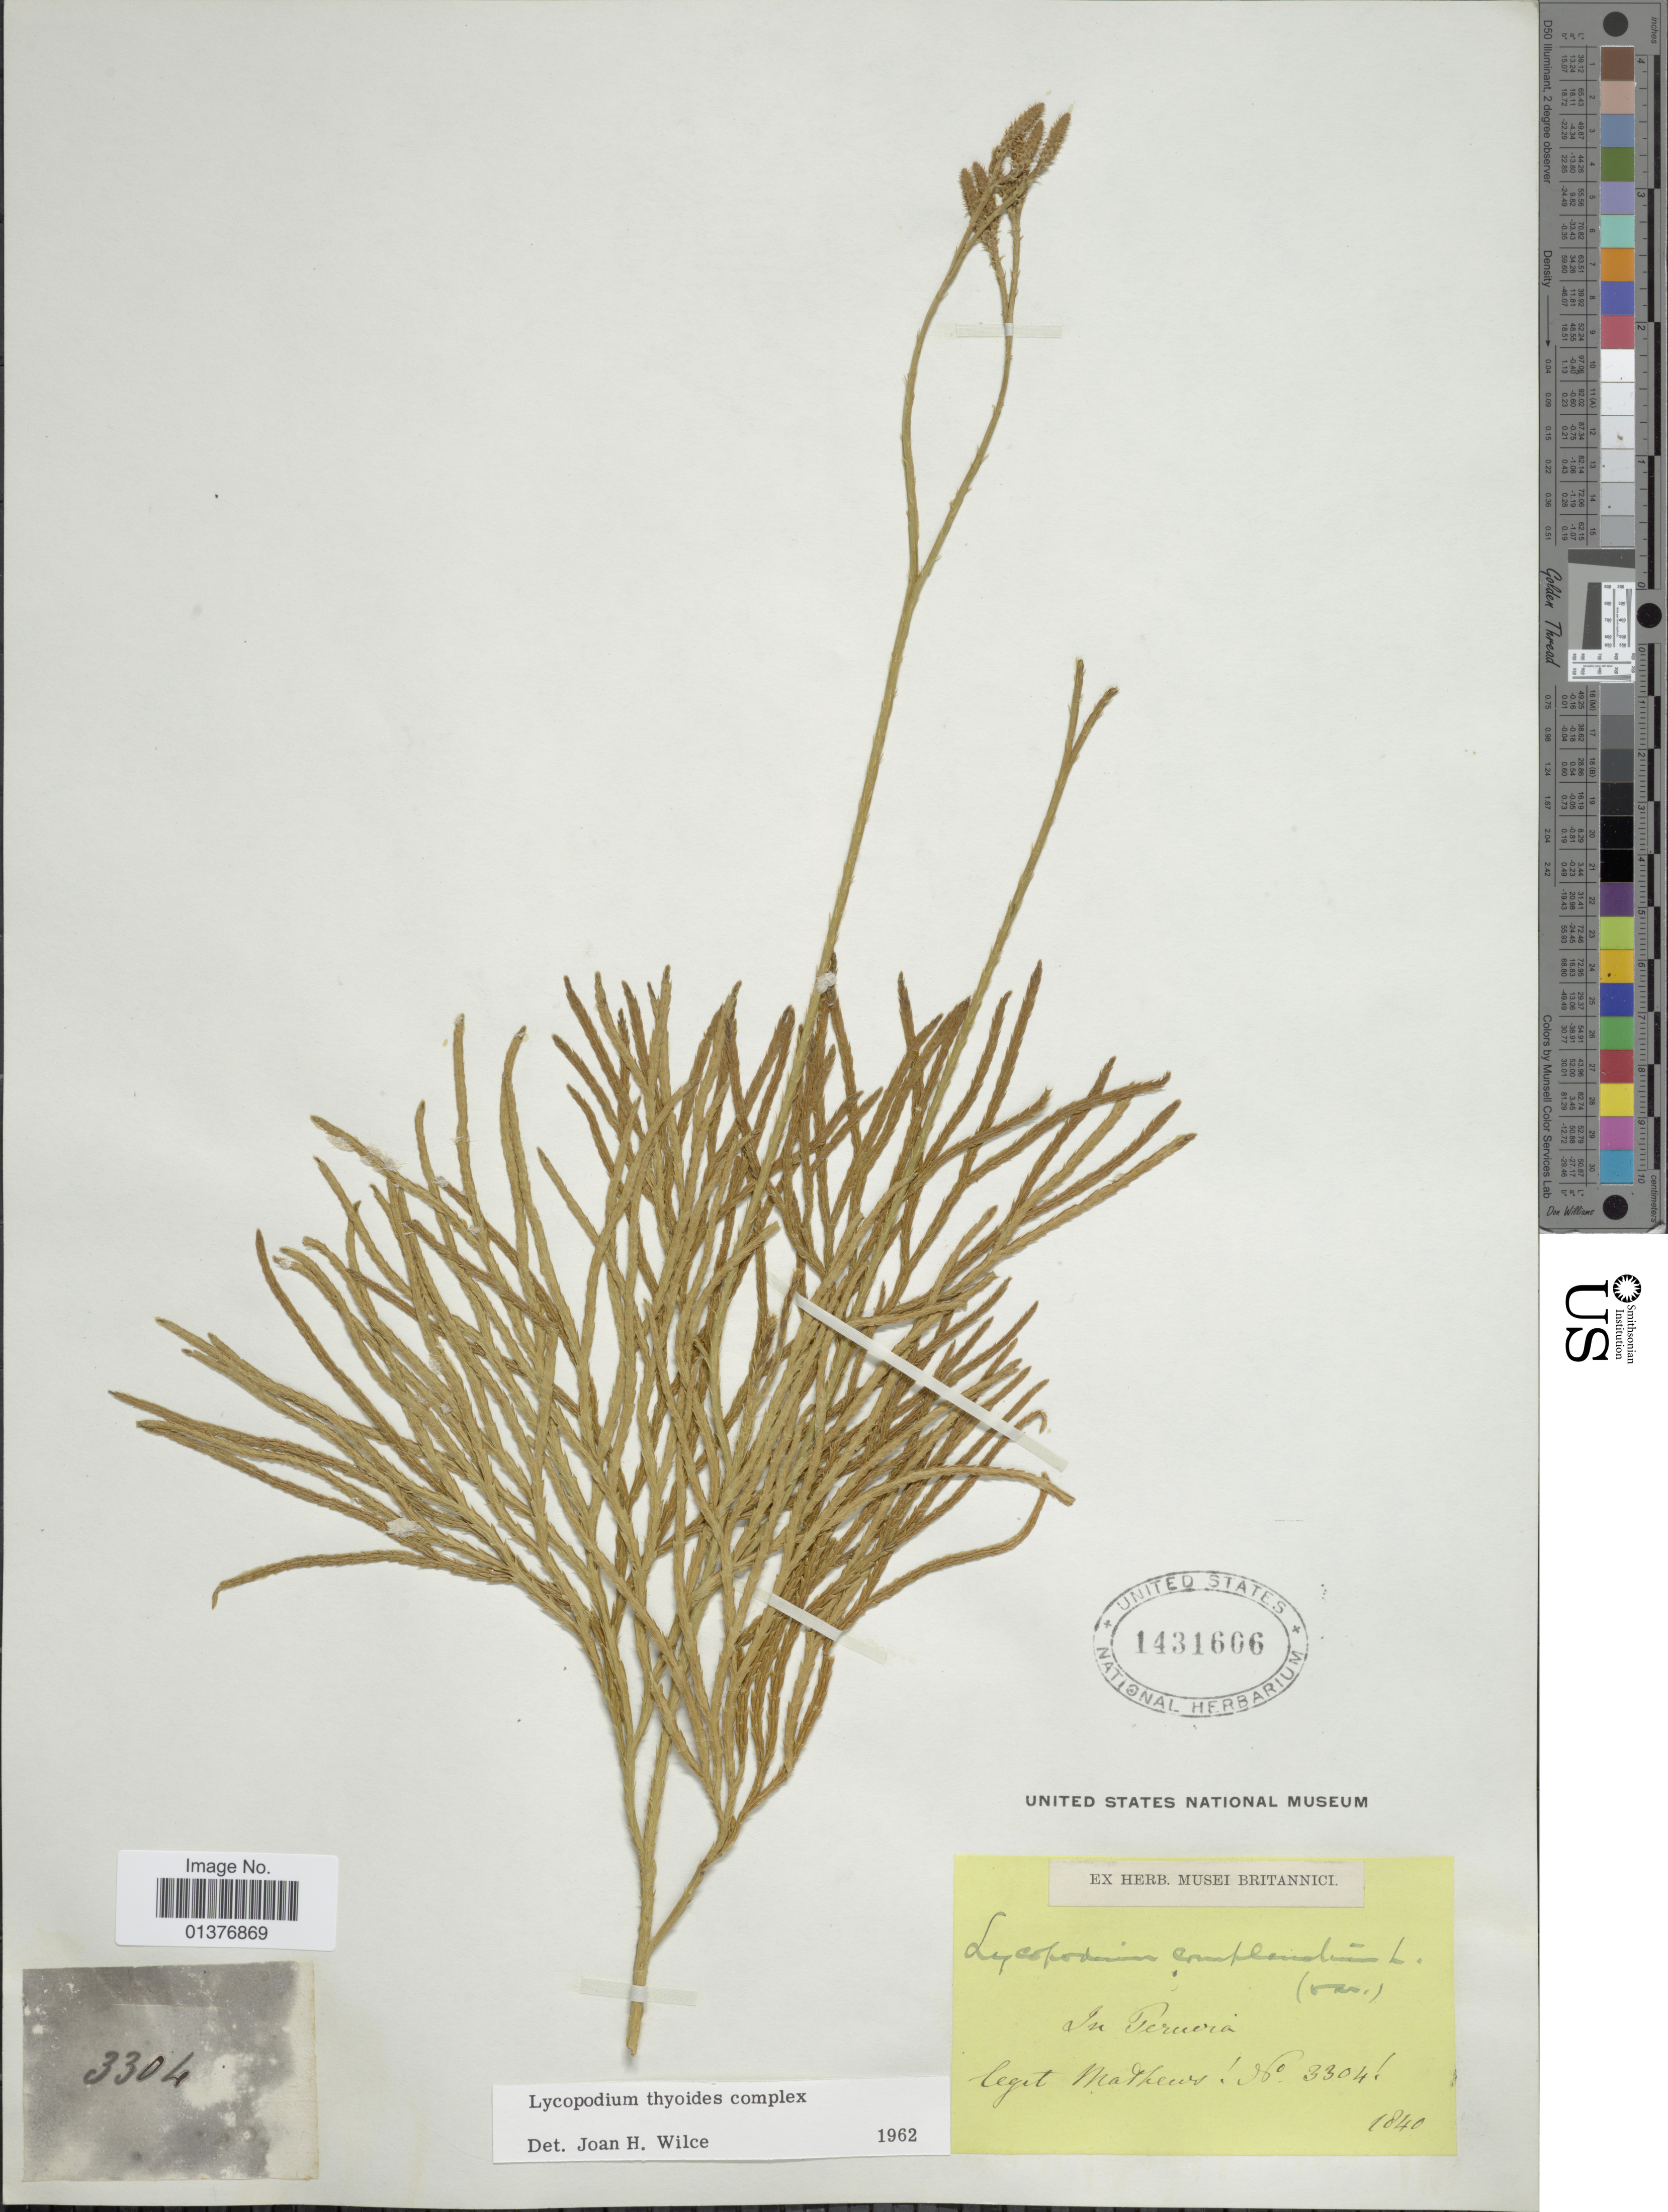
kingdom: Plantae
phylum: Tracheophyta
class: Lycopodiopsida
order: Lycopodiales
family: Lycopodiaceae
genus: Diphasiastrum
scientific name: Diphasiastrum thyoides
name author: (Humb. & Bonpl. ex Willd.) Holub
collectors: -- Mathews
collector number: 3304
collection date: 1840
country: Peru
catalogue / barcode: US 1431606